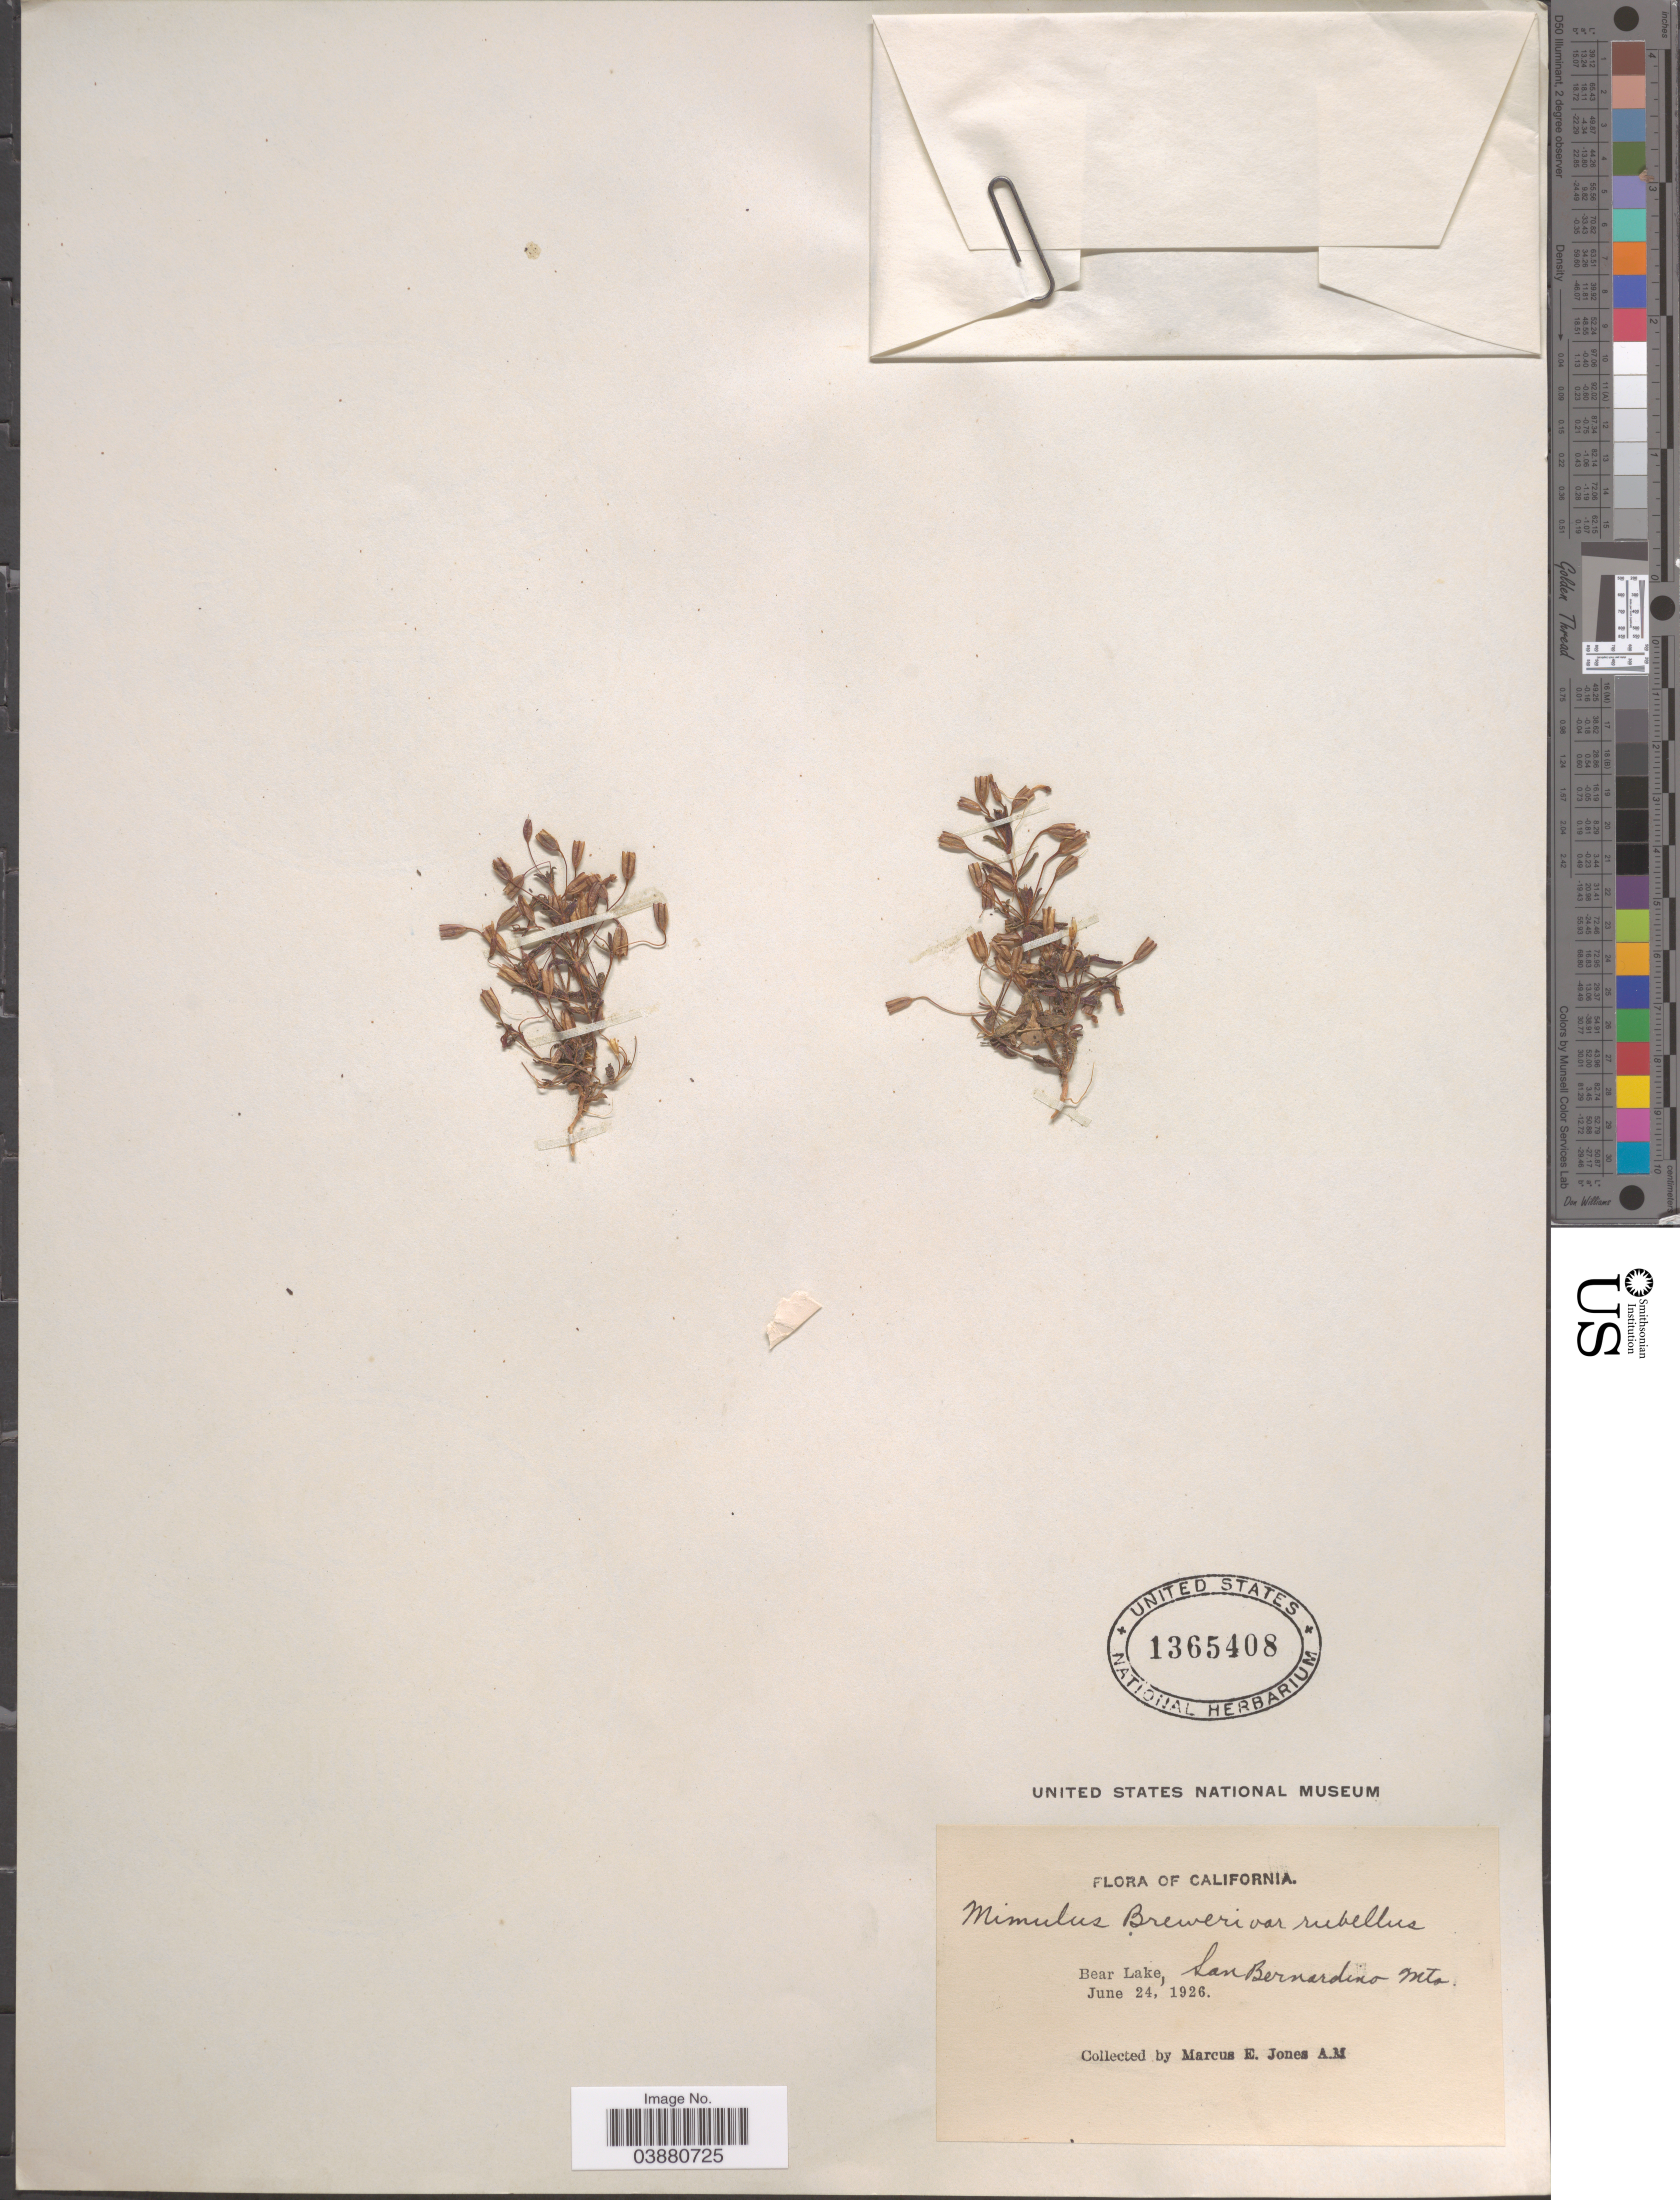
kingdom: Plantae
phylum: Tracheophyta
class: Magnoliopsida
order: Lamiales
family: Phrymaceae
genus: Mimulus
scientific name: Mimulus breweri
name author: (Greene) Coville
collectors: M. E. Jones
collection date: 1926-06-24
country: United States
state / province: California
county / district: San Bernardino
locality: Bear Lake, San Bernardino Mts.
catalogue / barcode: US 1365408